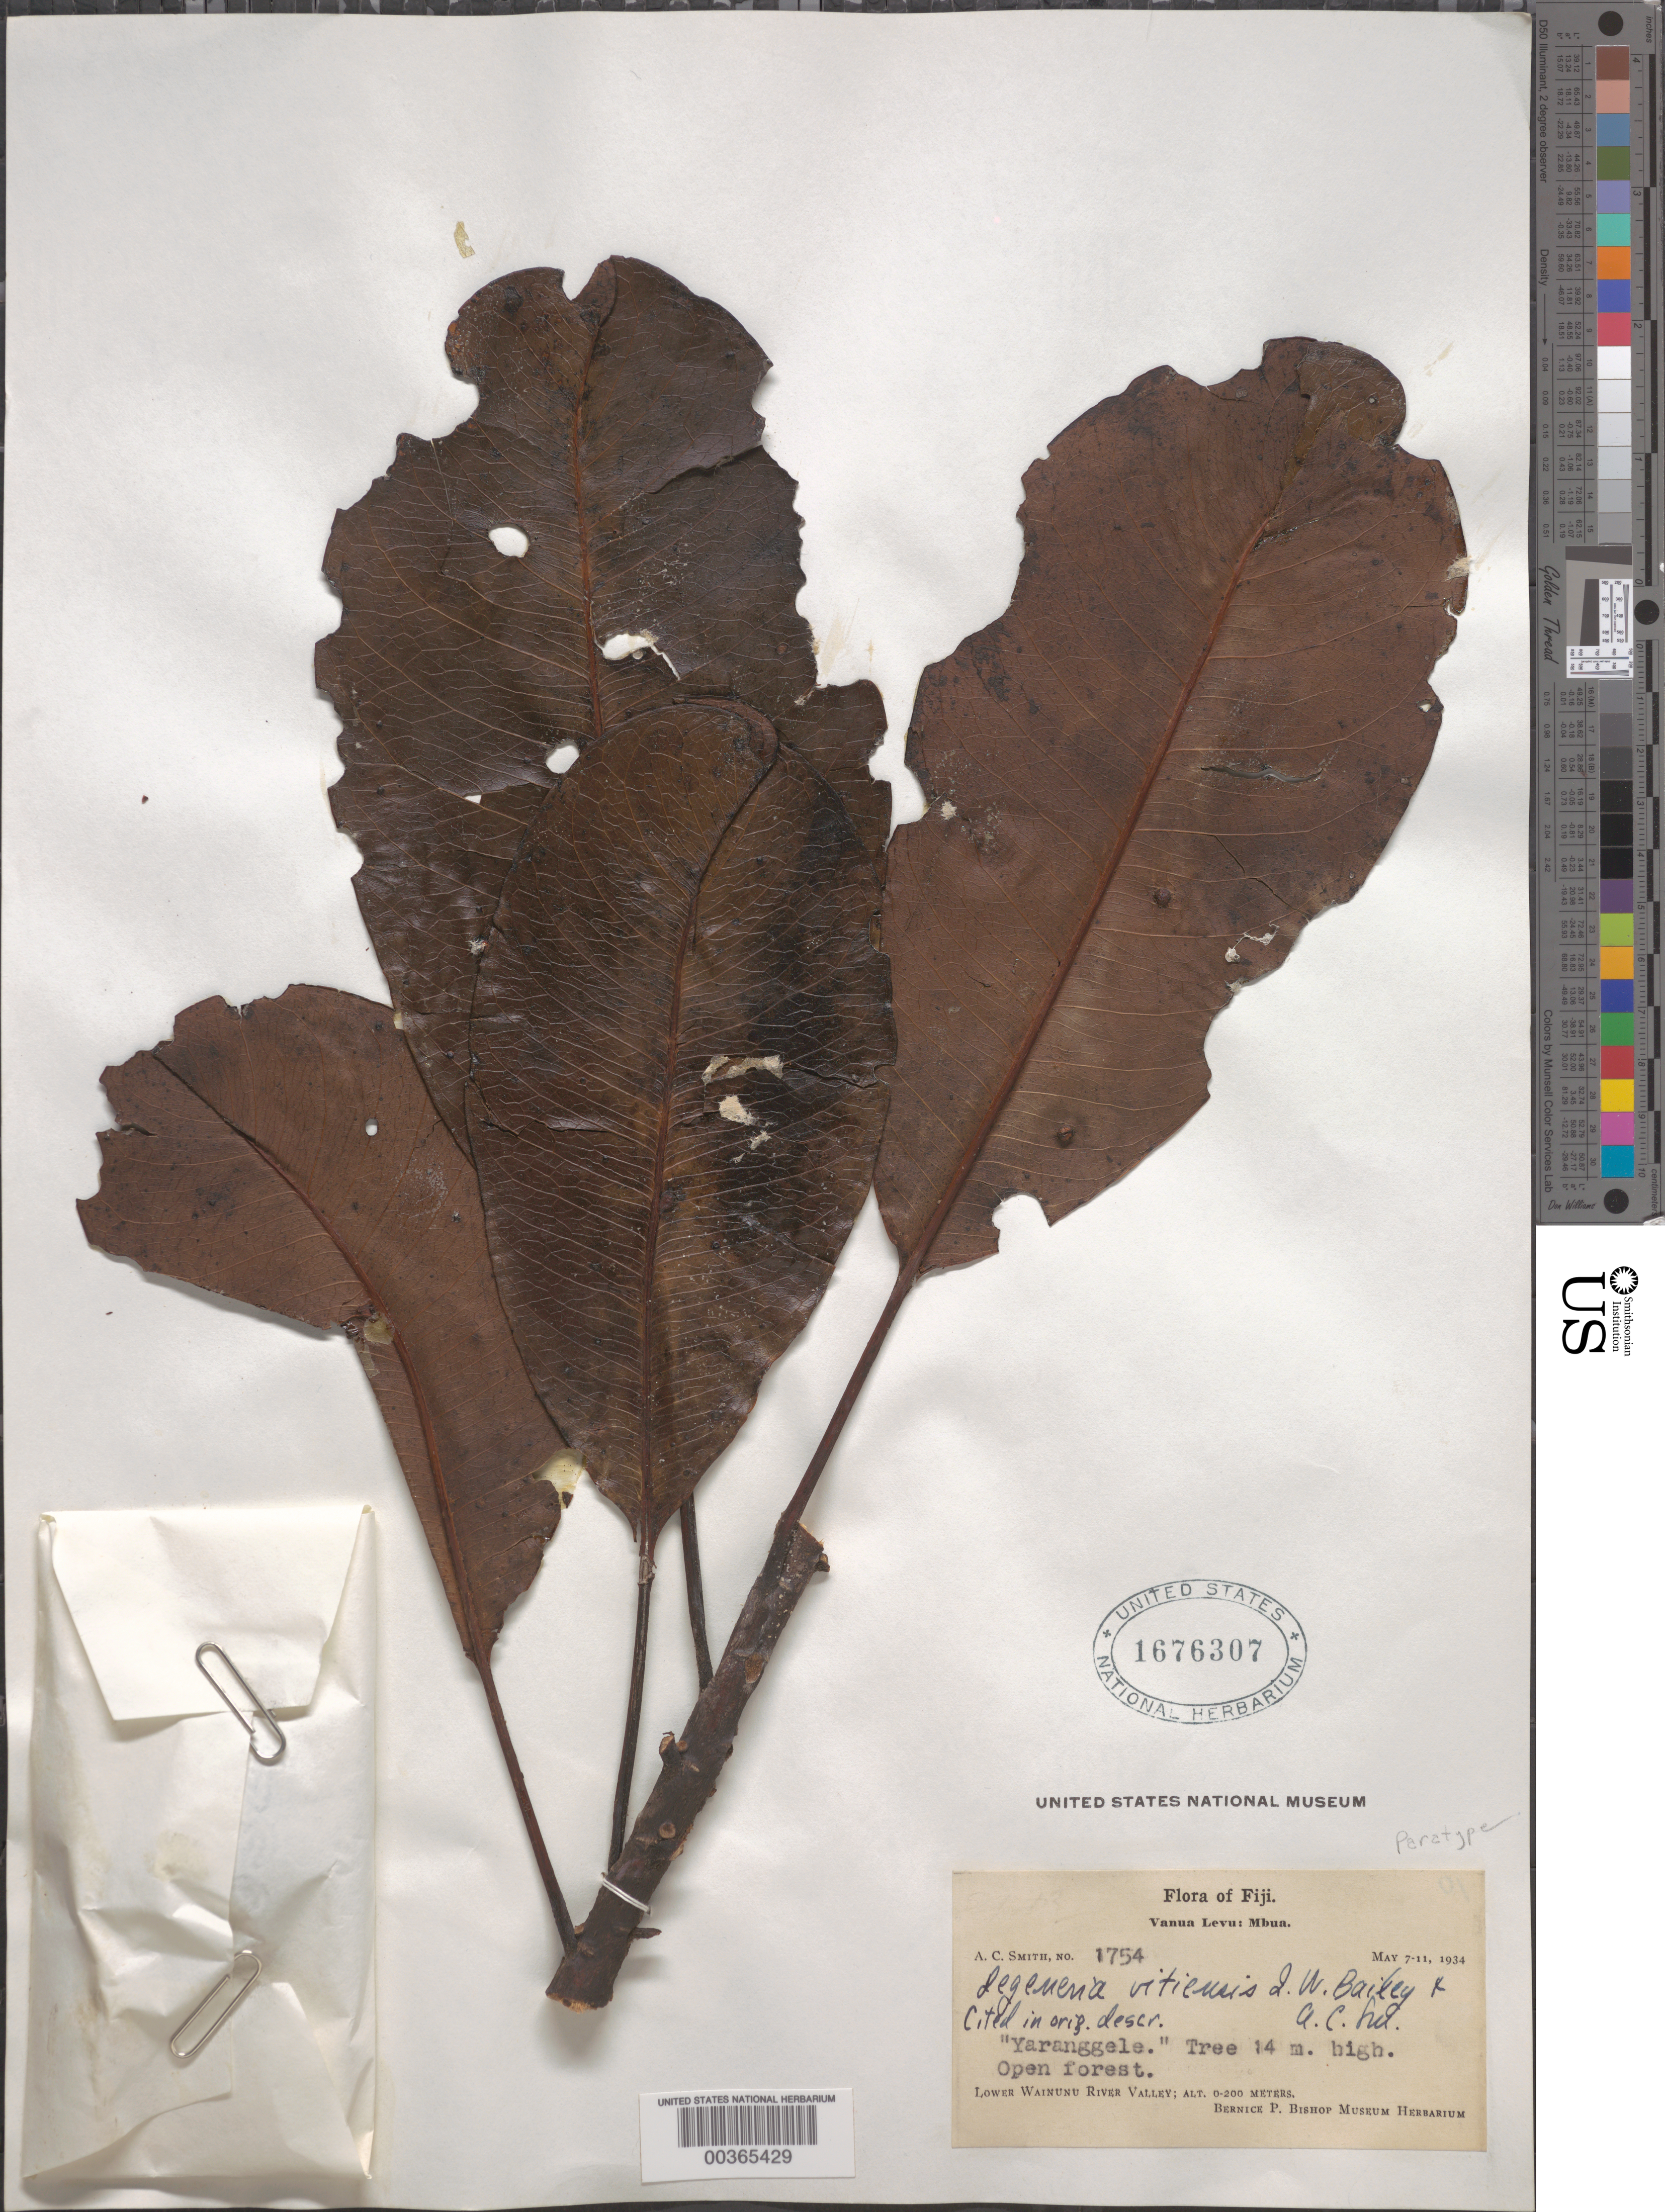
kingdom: Plantae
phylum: Tracheophyta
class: Magnoliopsida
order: Magnoliales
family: Degeneriaceae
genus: Degeneria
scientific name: Degeneria vitiensis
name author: L.W. Bailey & A.C. Sm.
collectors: A. C. Smith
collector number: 1754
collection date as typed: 07 May 1934 to 11 May 1934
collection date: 1934-05-07/1934-05-11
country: Fiji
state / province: Northern Division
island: Vanua Levu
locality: Mbua, lower wainunu river valley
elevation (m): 0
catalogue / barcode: US 1676307